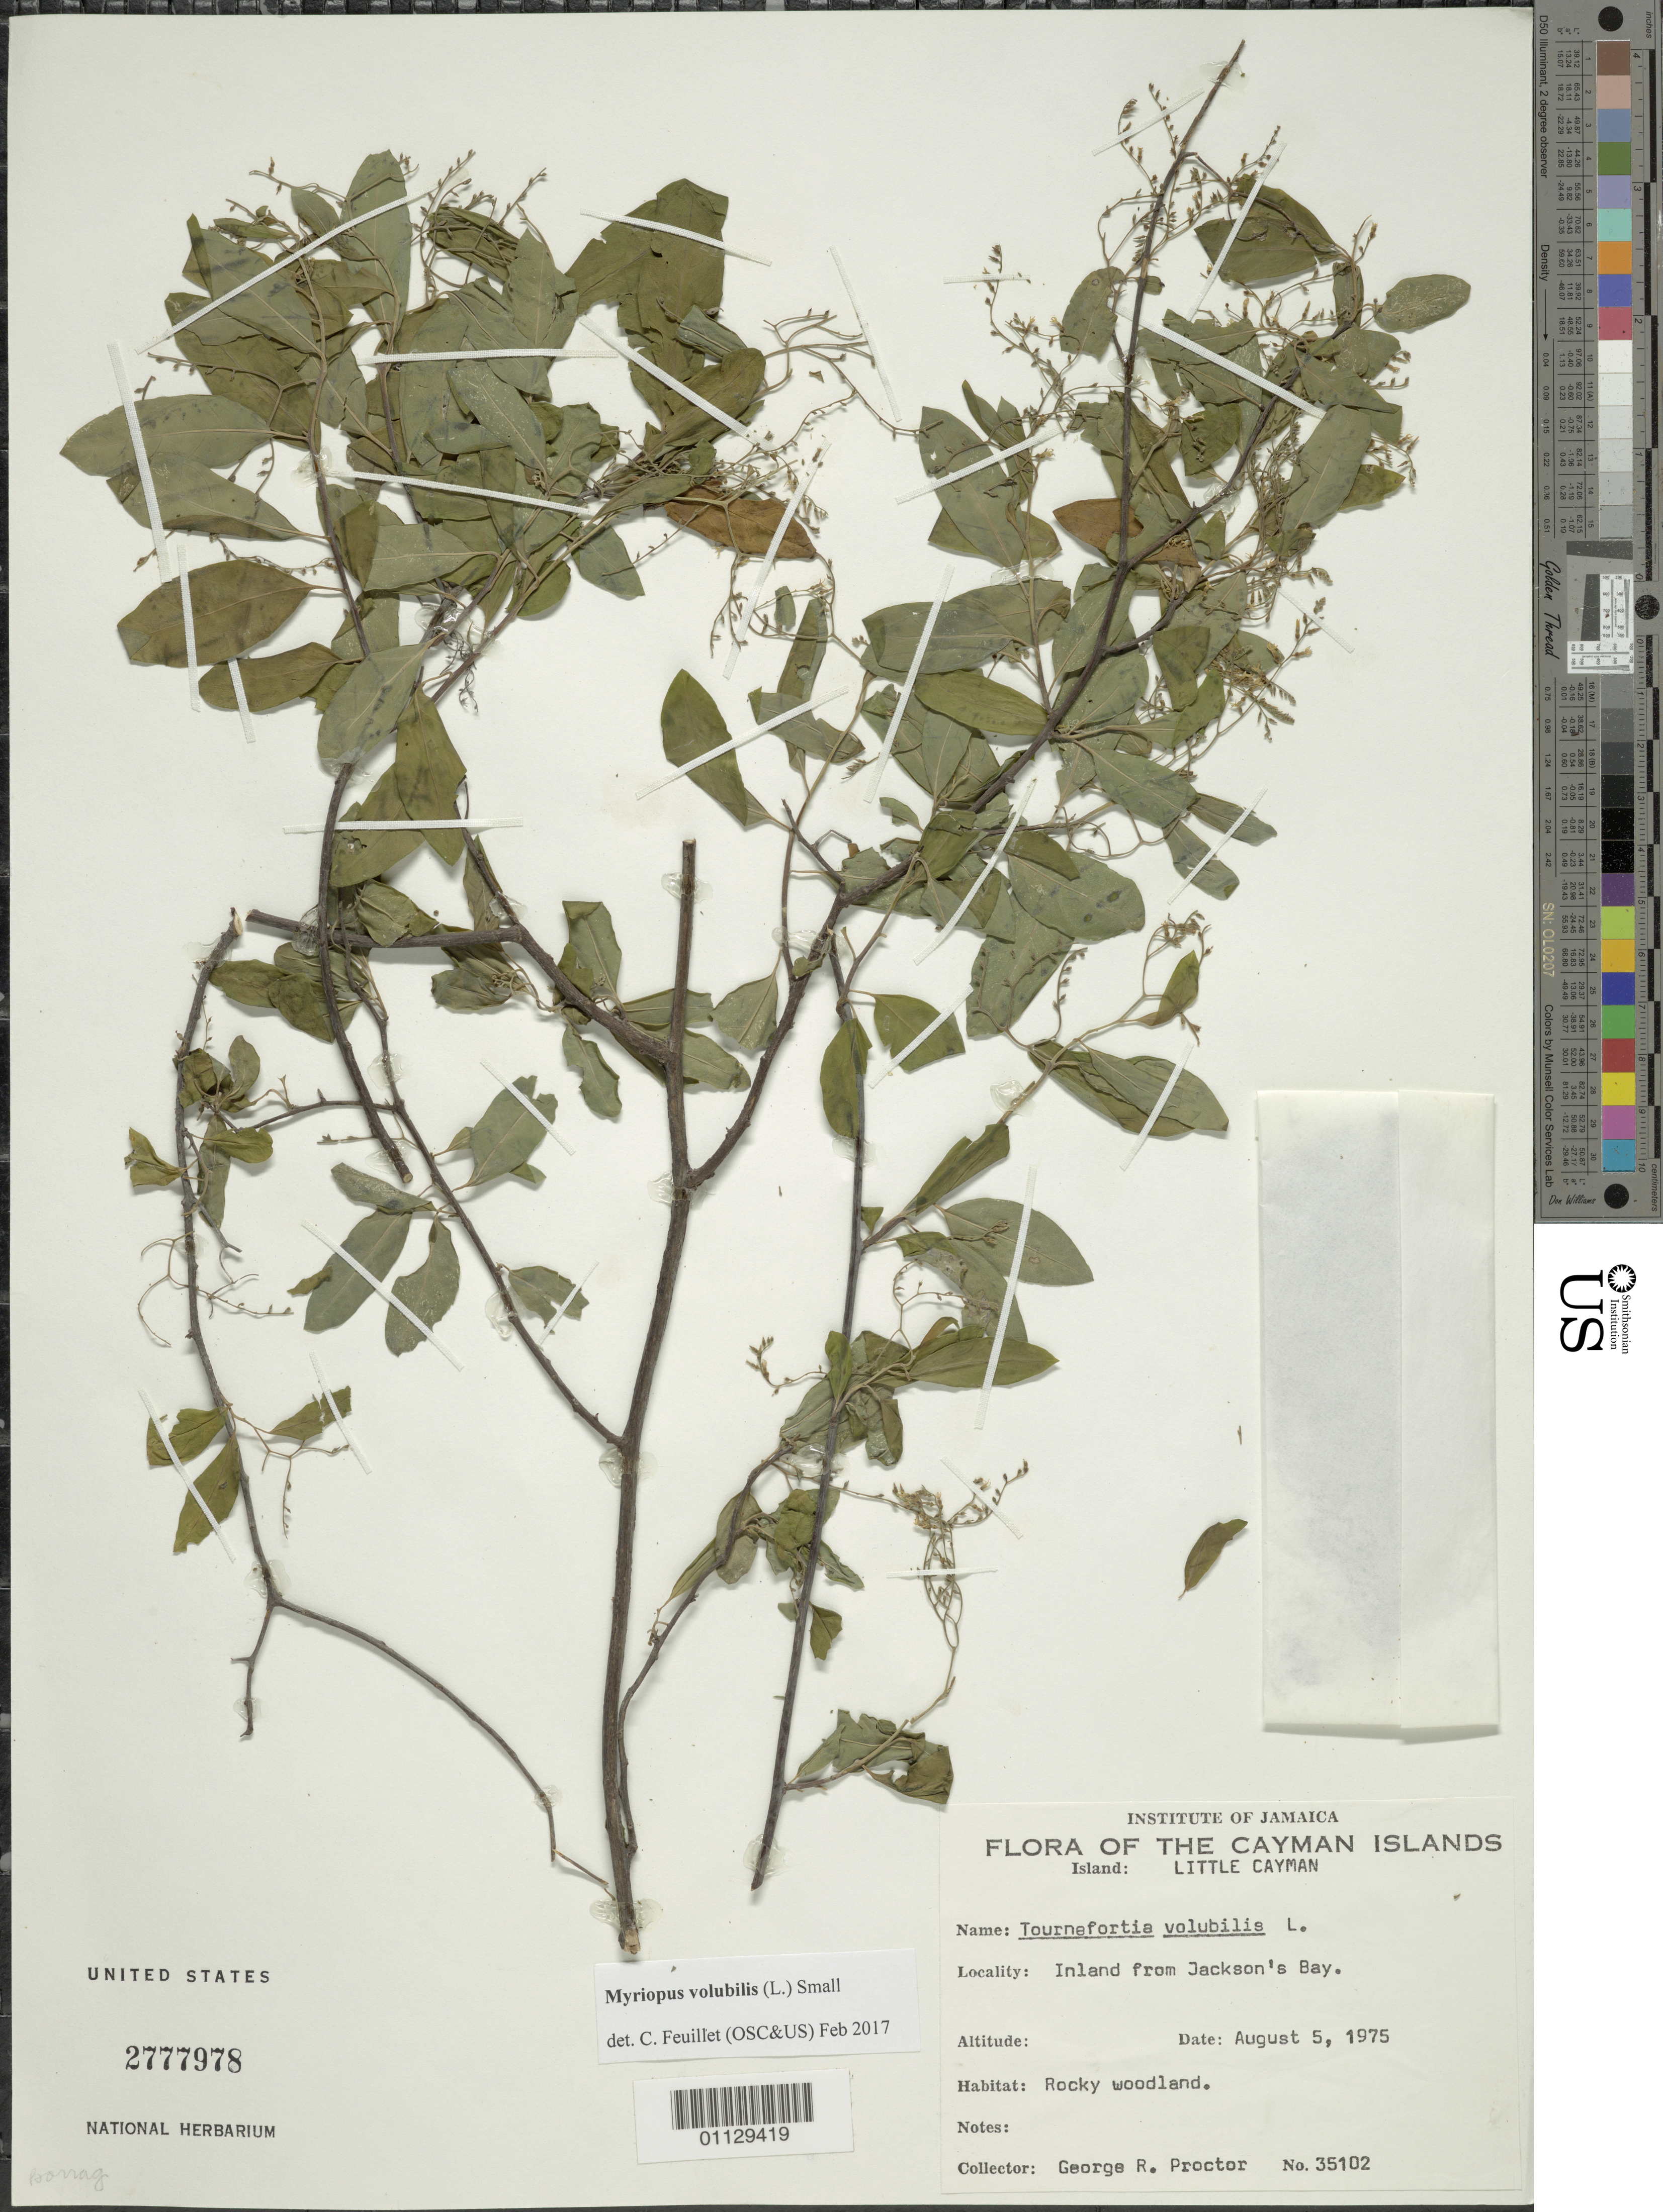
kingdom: Plantae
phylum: Tracheophyta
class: Magnoliopsida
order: Boraginales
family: Heliotropiaceae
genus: Myriopus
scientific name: Myriopus volubilis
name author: (L.) Small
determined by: Feuillet, C.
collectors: G. R. Proctor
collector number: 35102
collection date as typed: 05 Aug 1975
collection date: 1975-08-05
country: Cayman Islands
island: Little Cayman I.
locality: Inland from Jackson's Bay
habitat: Rocky woodland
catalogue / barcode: US 2777978